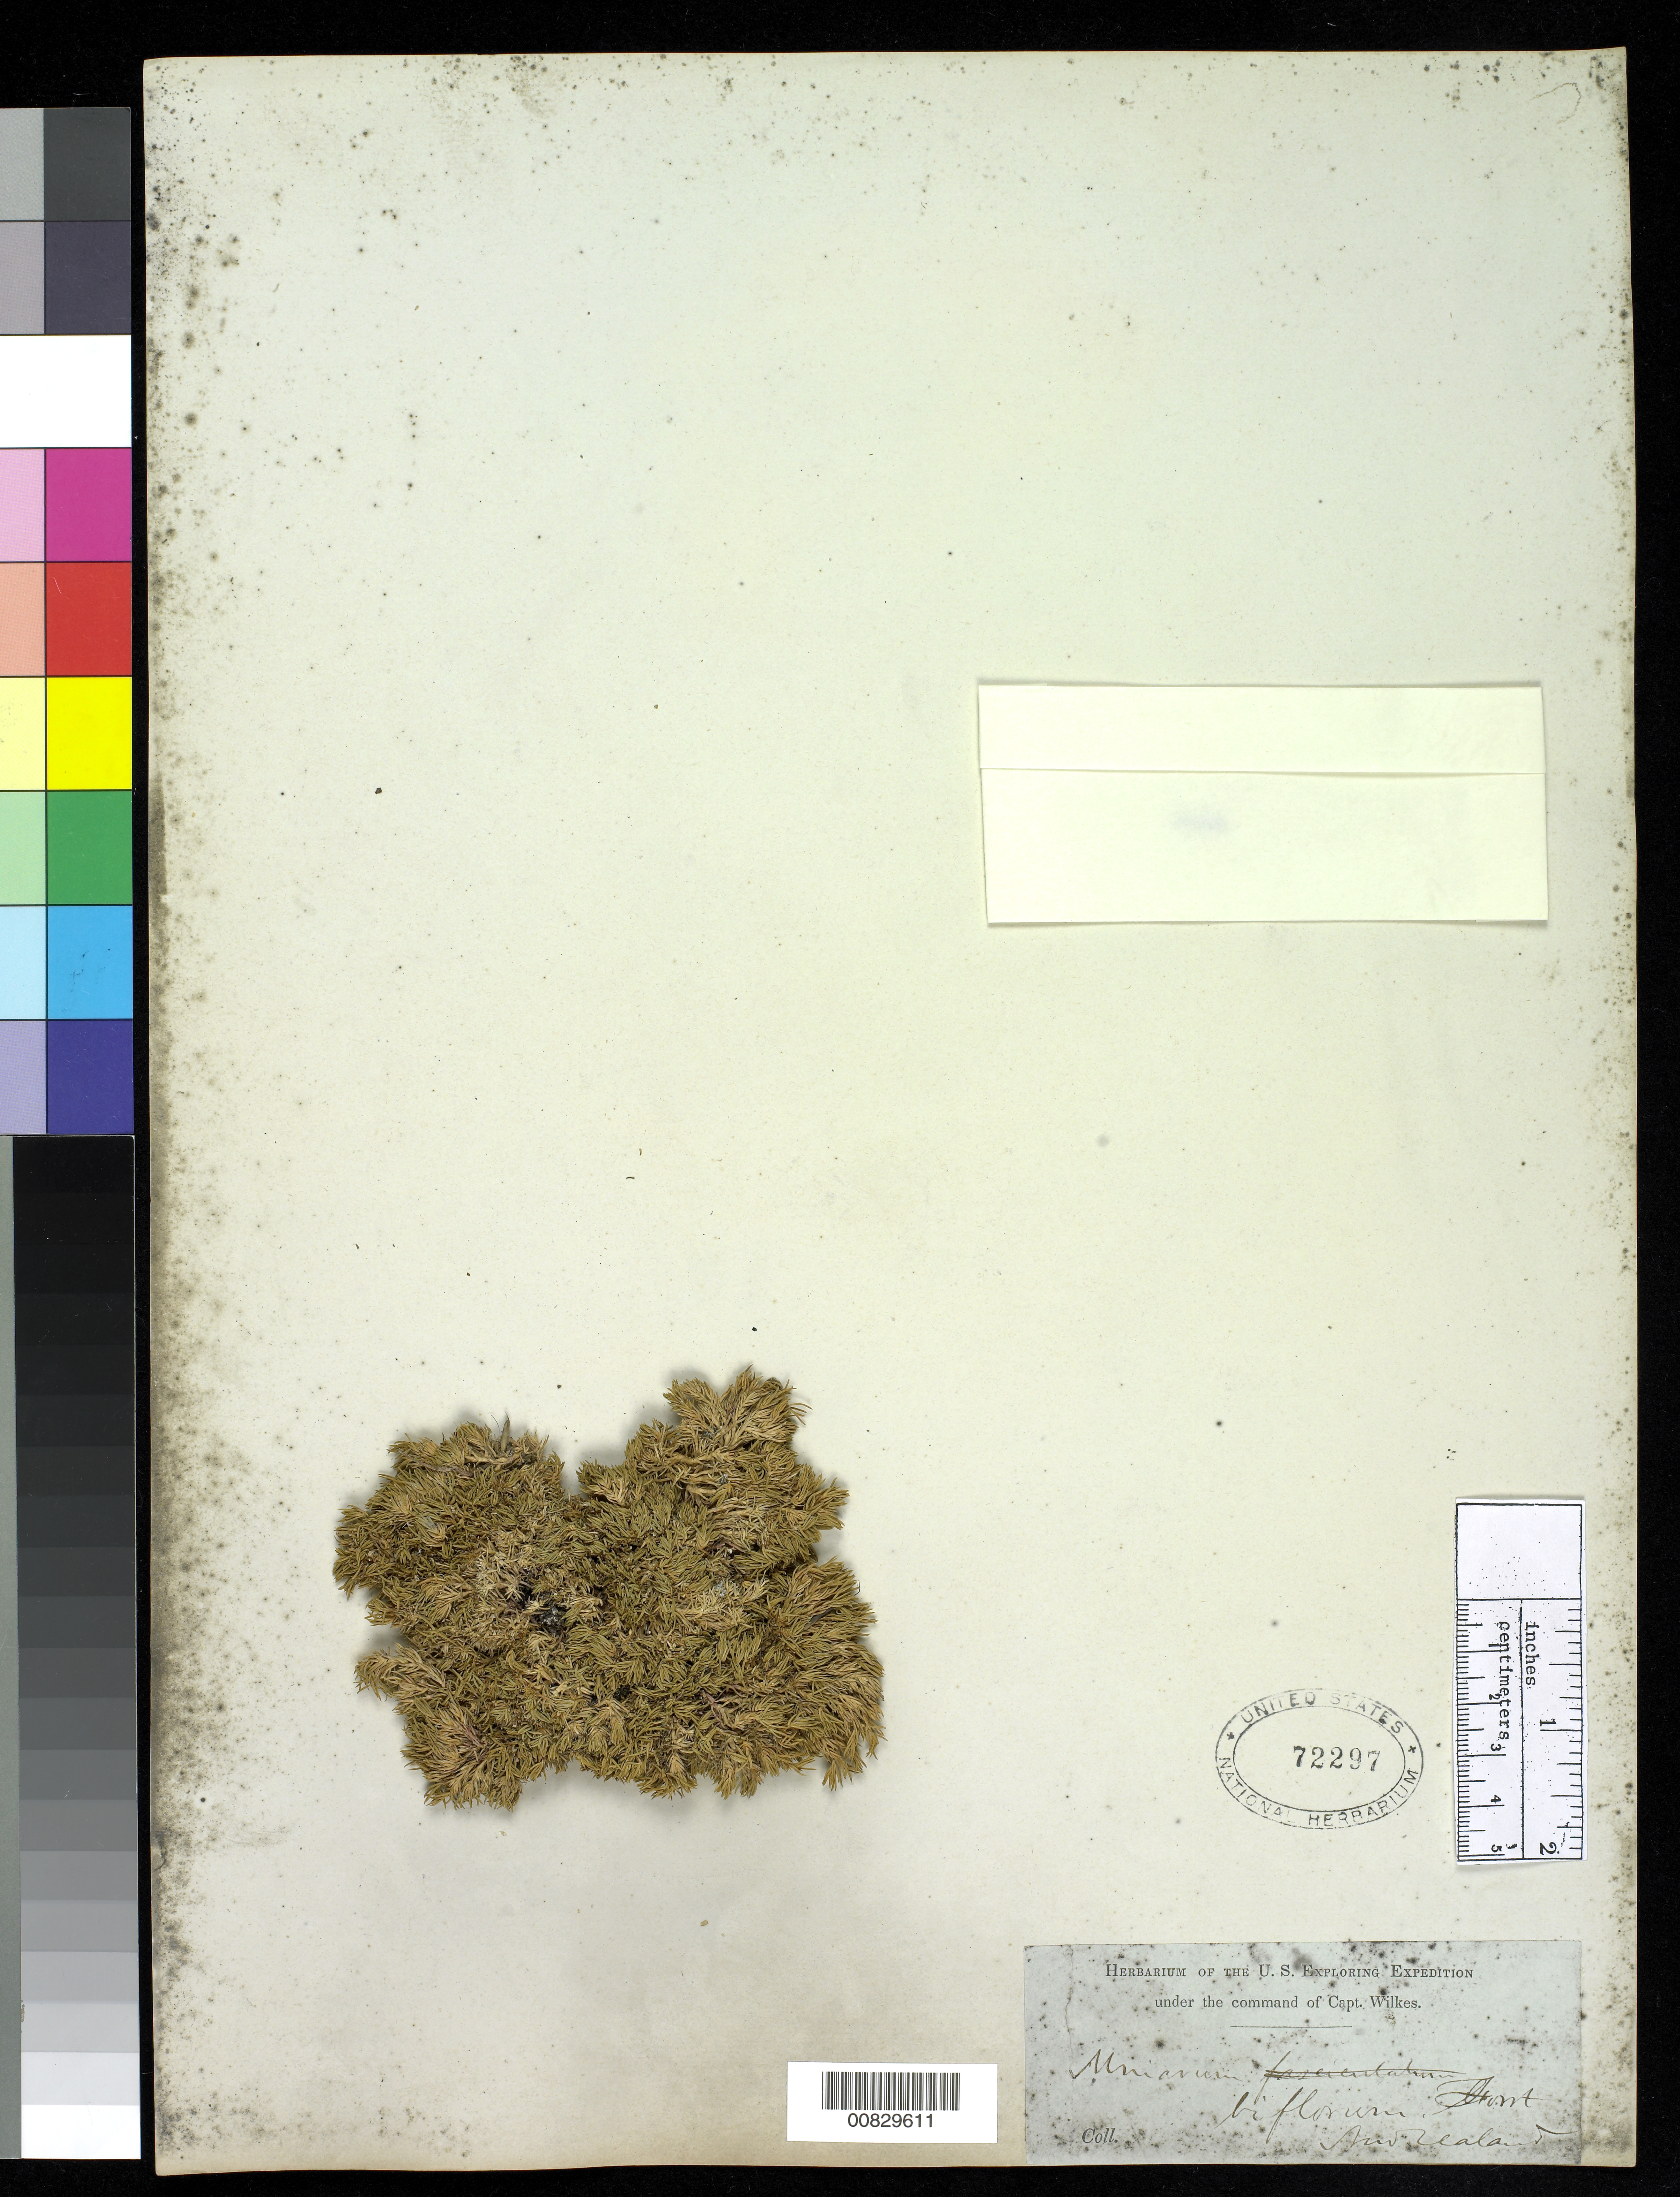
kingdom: Plantae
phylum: Tracheophyta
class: Magnoliopsida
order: Caryophyllales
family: Caryophyllaceae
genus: Scleranthus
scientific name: Scleranthus biflorus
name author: Hook. f.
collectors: Wilkes Explor. Exped.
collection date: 1838/1842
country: New Zealand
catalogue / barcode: US 72297